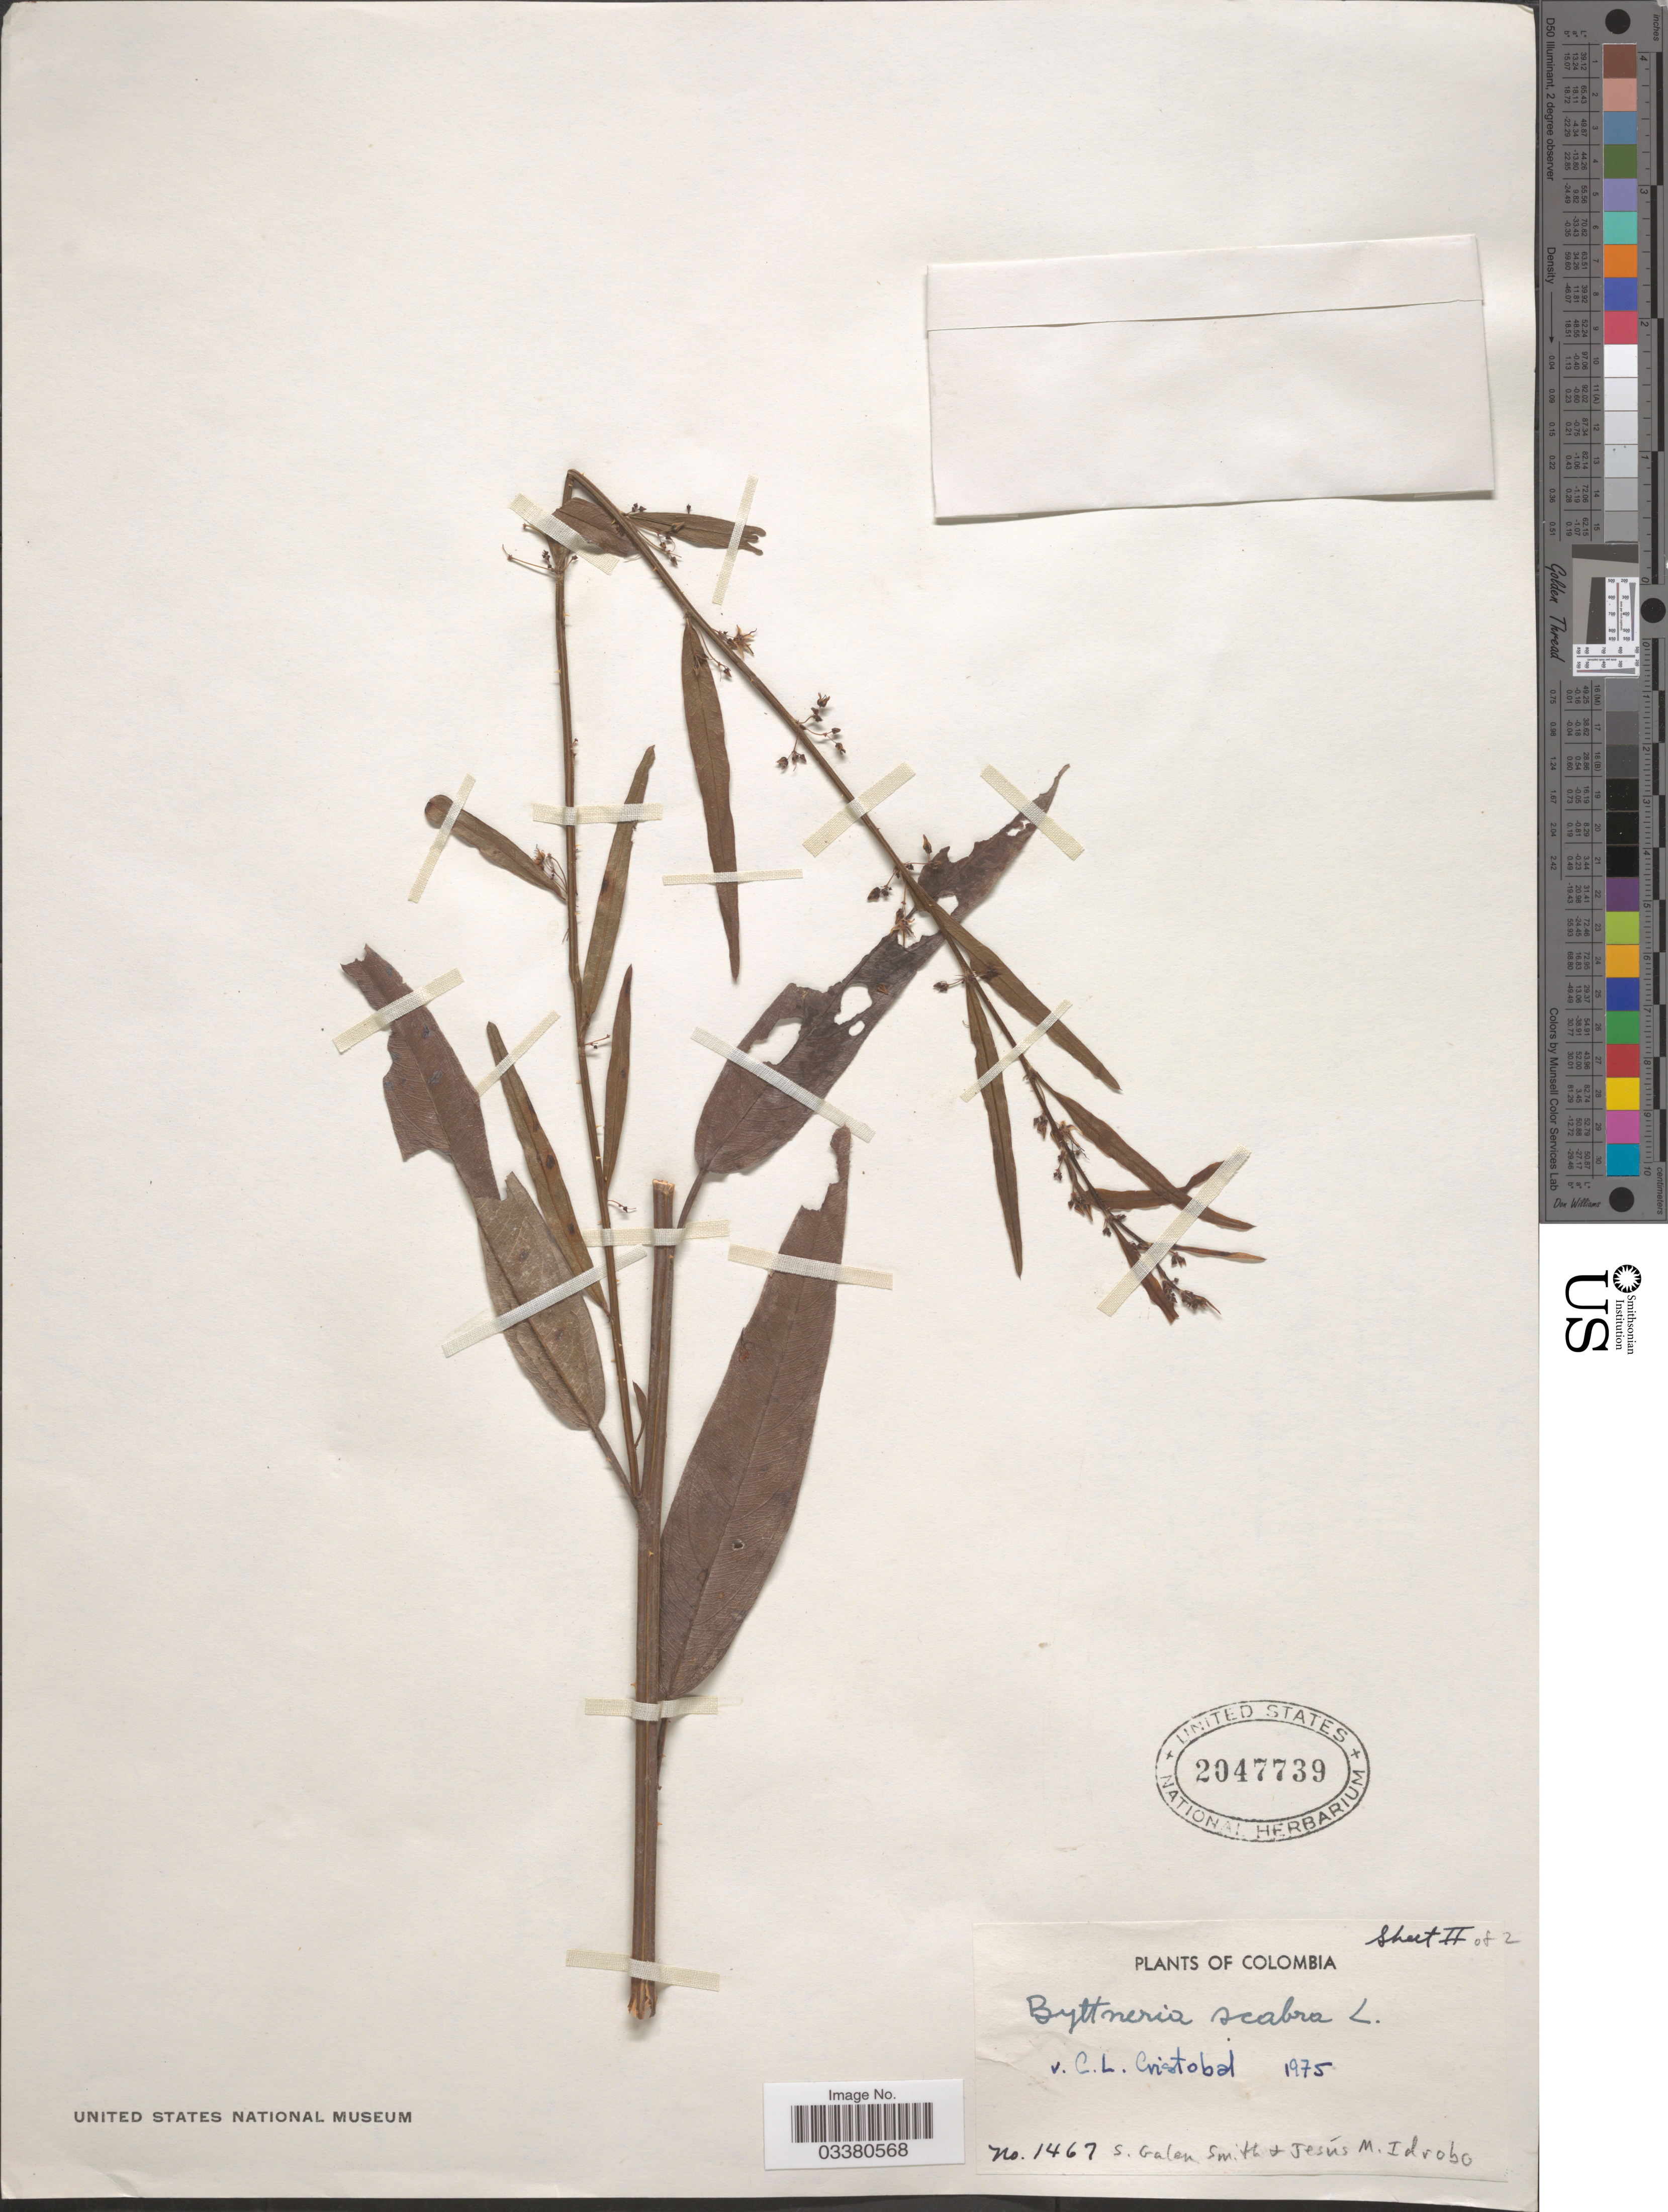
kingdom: Plantae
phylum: Tracheophyta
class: Magnoliopsida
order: Malvales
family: Malvaceae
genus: Byttneria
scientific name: Byttneria scabra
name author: L.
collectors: S. G. Smith & J. M. Idrobo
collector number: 1467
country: Colombia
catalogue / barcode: US 2047739